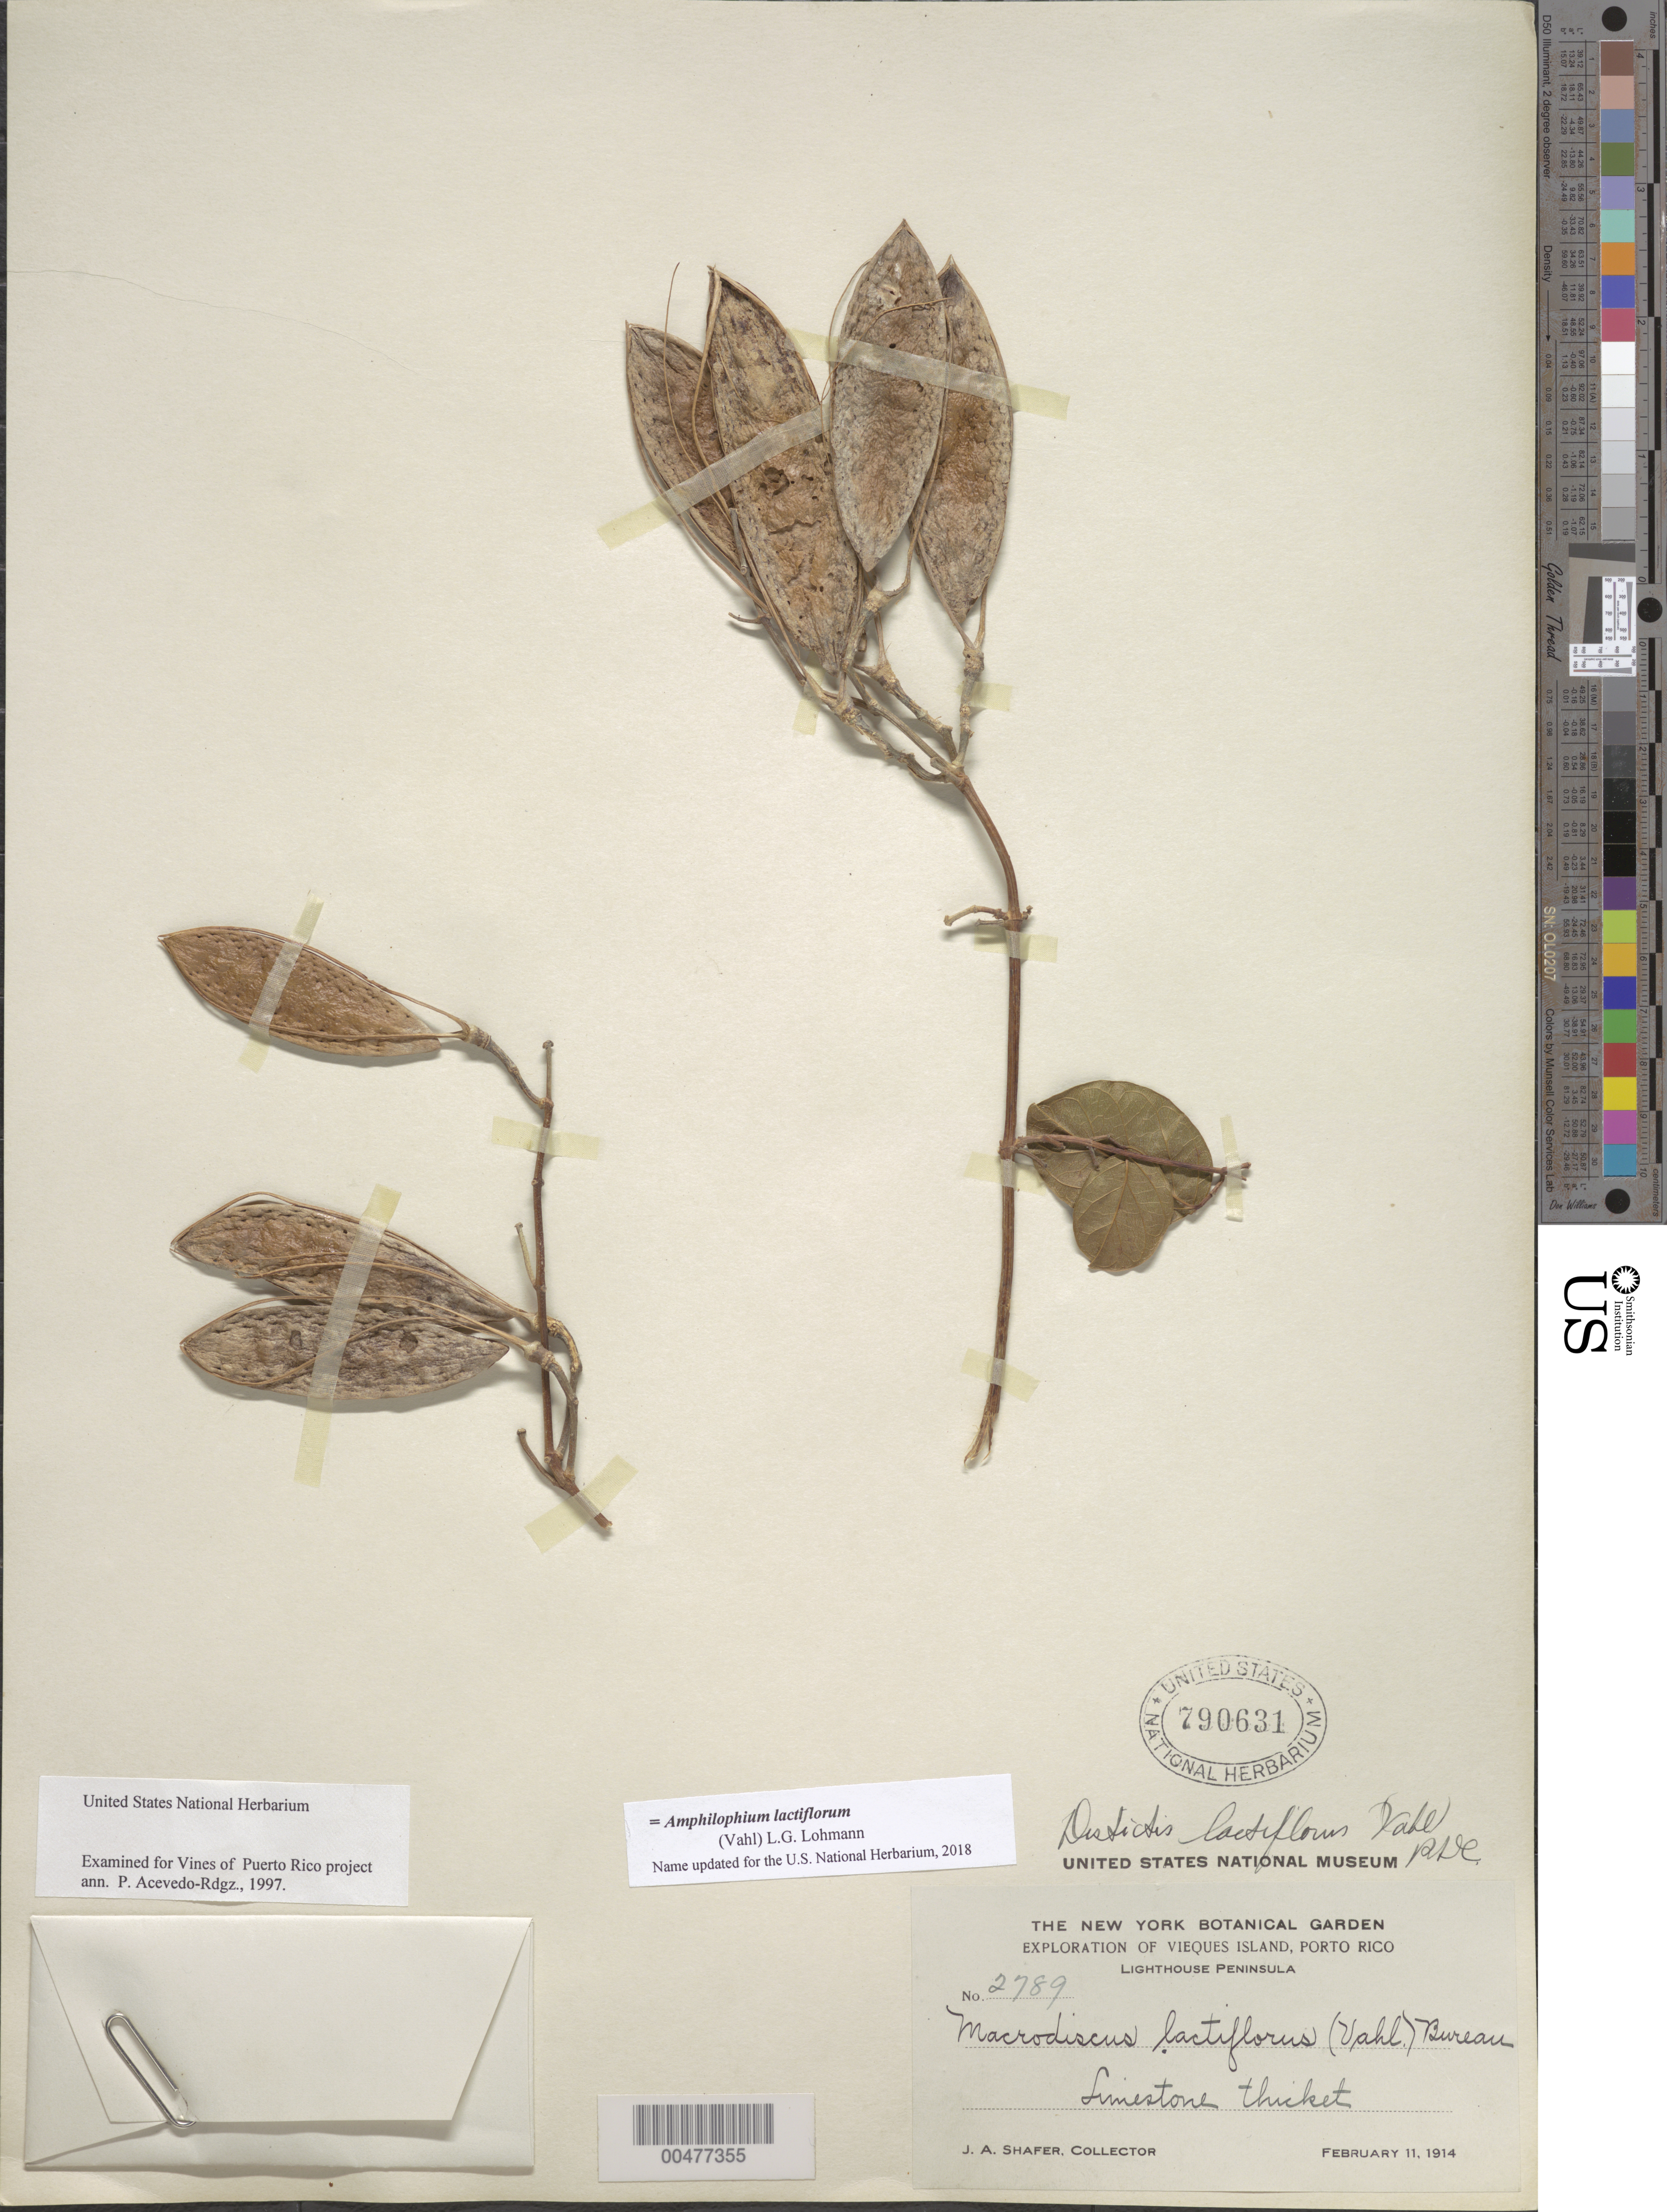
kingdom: Plantae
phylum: Tracheophyta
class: Magnoliopsida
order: Lamiales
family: Bignoniaceae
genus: Amphilophium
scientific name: Amphilophium lactiflorum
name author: (Vahl) L.G. Lohmann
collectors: J. A. Shafer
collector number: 2789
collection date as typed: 11 Feb 1914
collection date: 1914-02-11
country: Puerto Rico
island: Greater Antilles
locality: Limestone thicket.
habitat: Limestone thicket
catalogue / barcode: US 790631